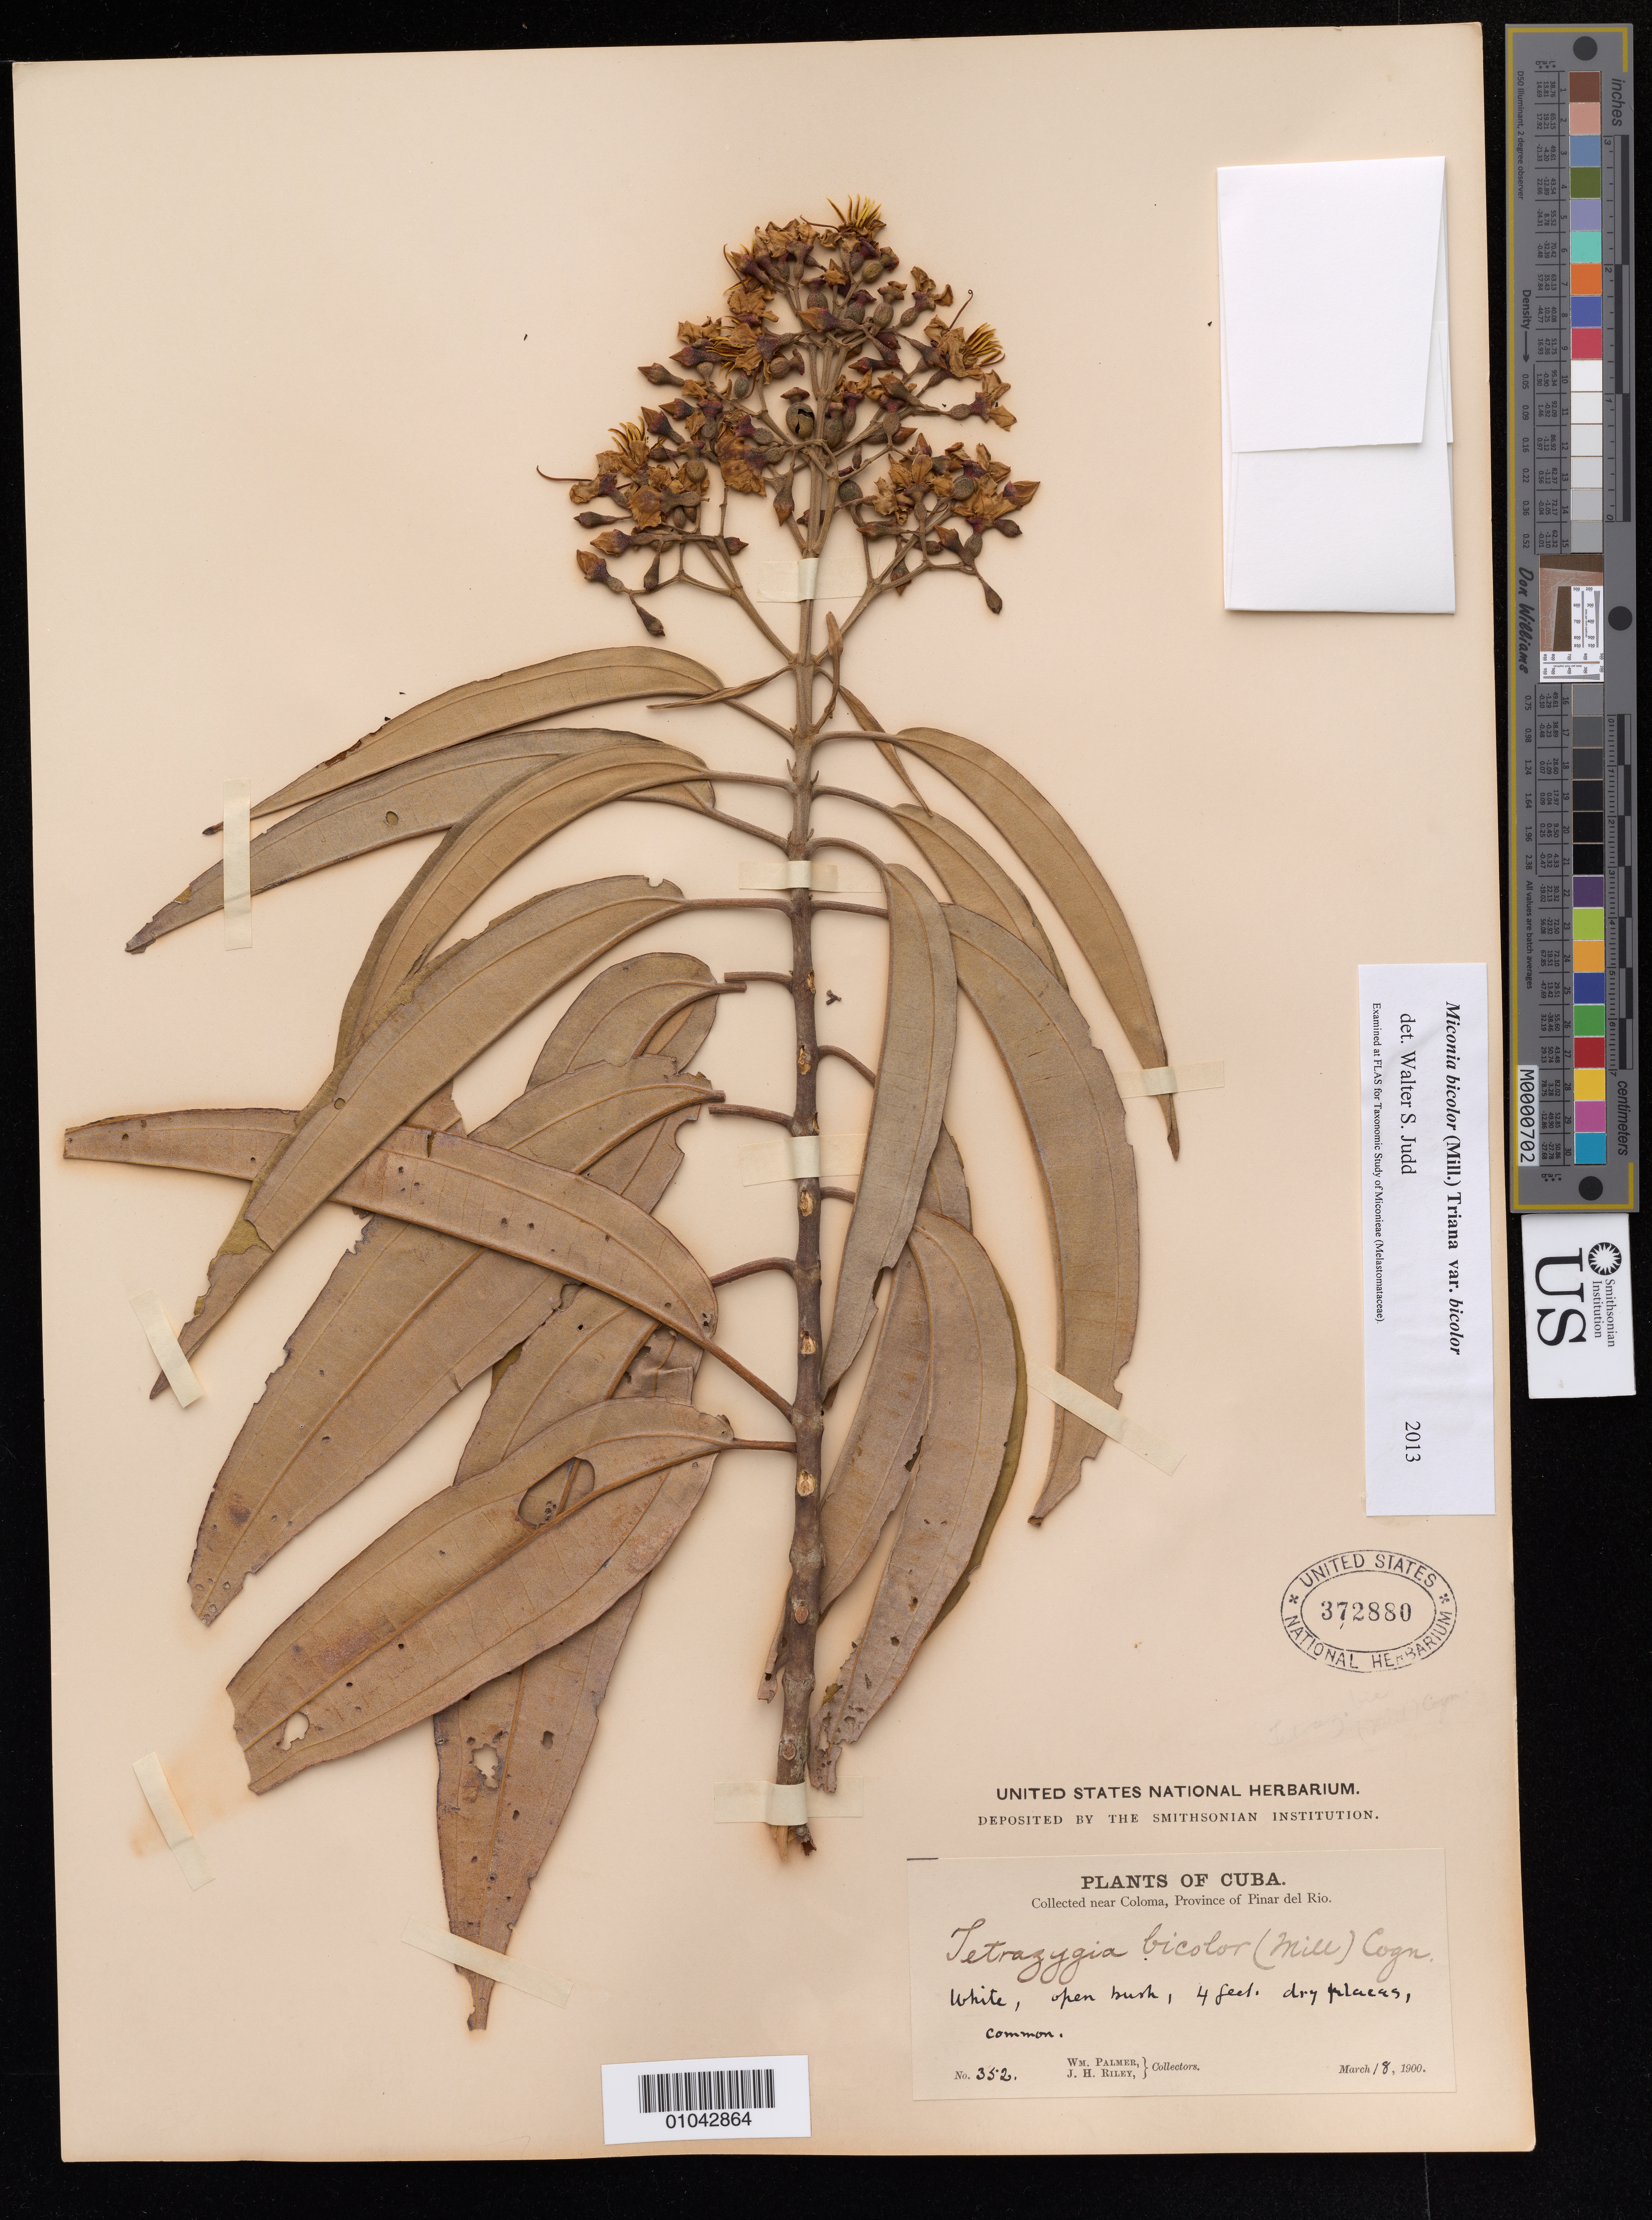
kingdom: Plantae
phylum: Tracheophyta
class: Magnoliopsida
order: Myrtales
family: Melastomataceae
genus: Miconia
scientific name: Miconia bicolor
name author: (Mill.) Triana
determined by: Judd, Walter S.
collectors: W. Palmer & J. H. Riley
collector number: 352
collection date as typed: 18 Mar 1900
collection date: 1900-03-18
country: Cuba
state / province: Pinar del Río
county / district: Dry forest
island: Cuba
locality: Near Coloma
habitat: Dry places; Common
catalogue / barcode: US 372880